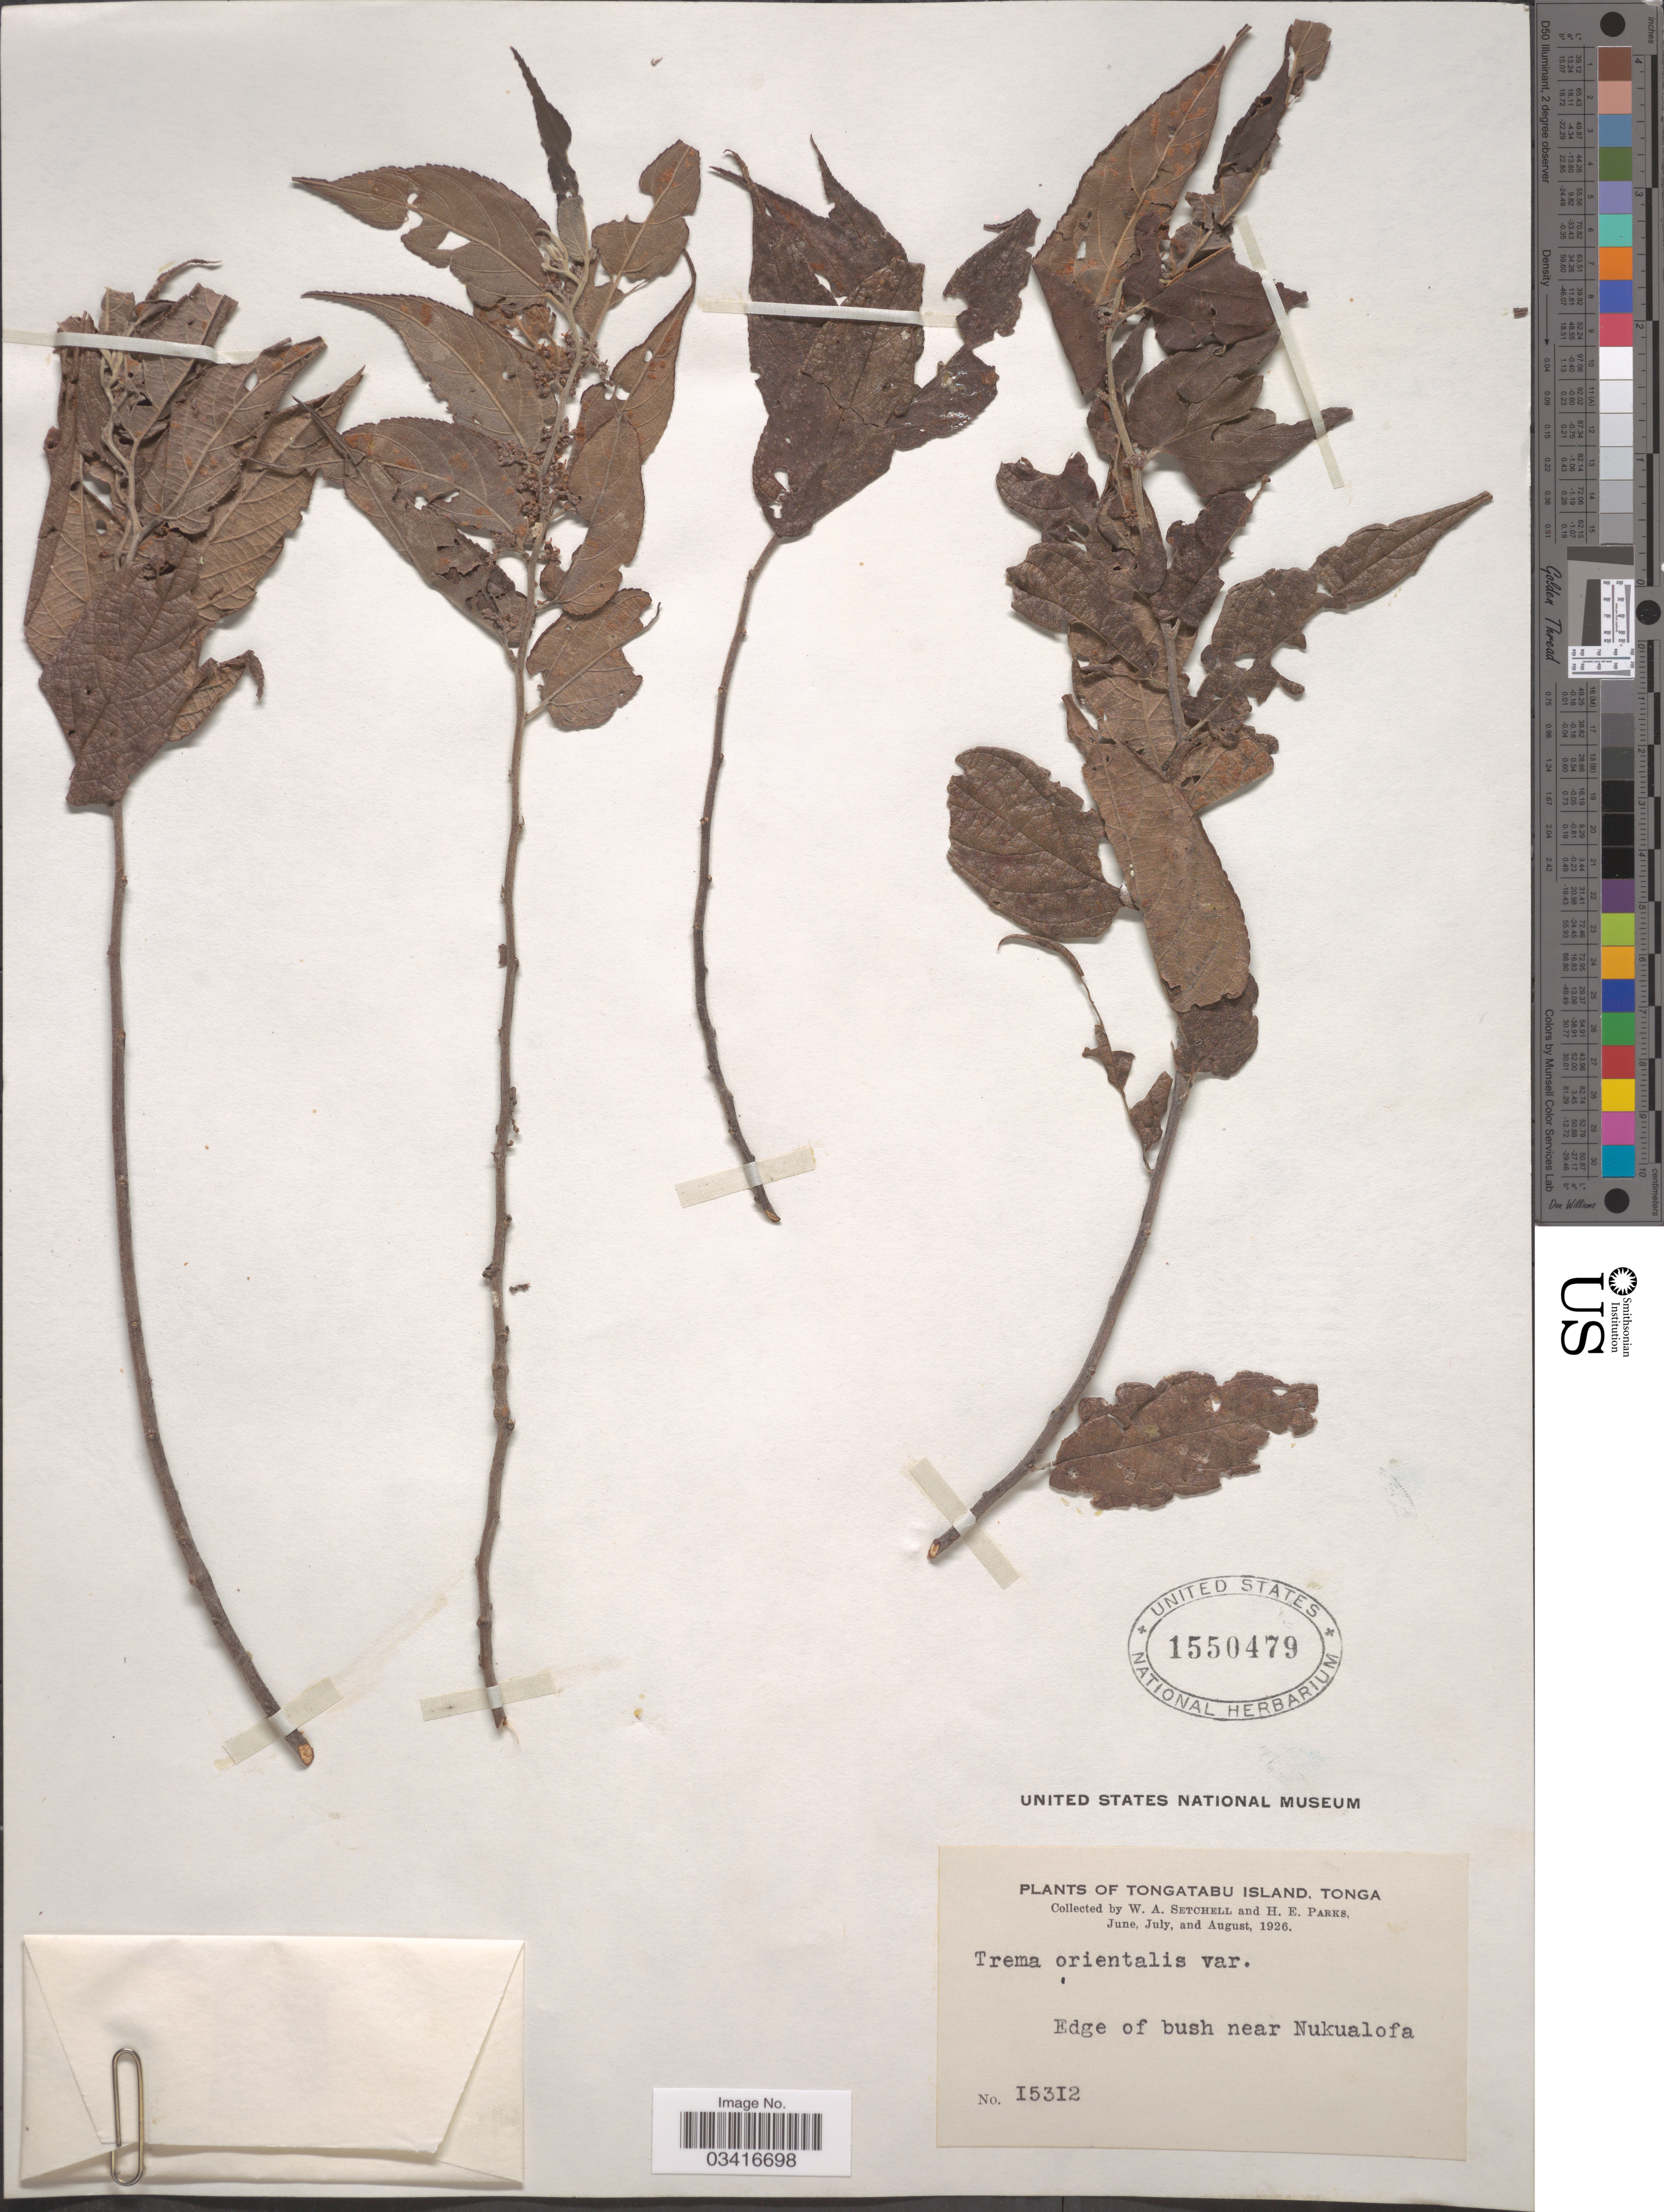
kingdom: Plantae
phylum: Tracheophyta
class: Magnoliopsida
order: Rosales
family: Cannabaceae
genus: Trema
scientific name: Trema orientale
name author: (L.) Blume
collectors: W. Setchell & H. E. Parks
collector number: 15312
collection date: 1926-06/1926-08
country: Tonga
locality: Tongatabu Island. Edge of bush near Nukualofa.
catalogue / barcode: US 1550479